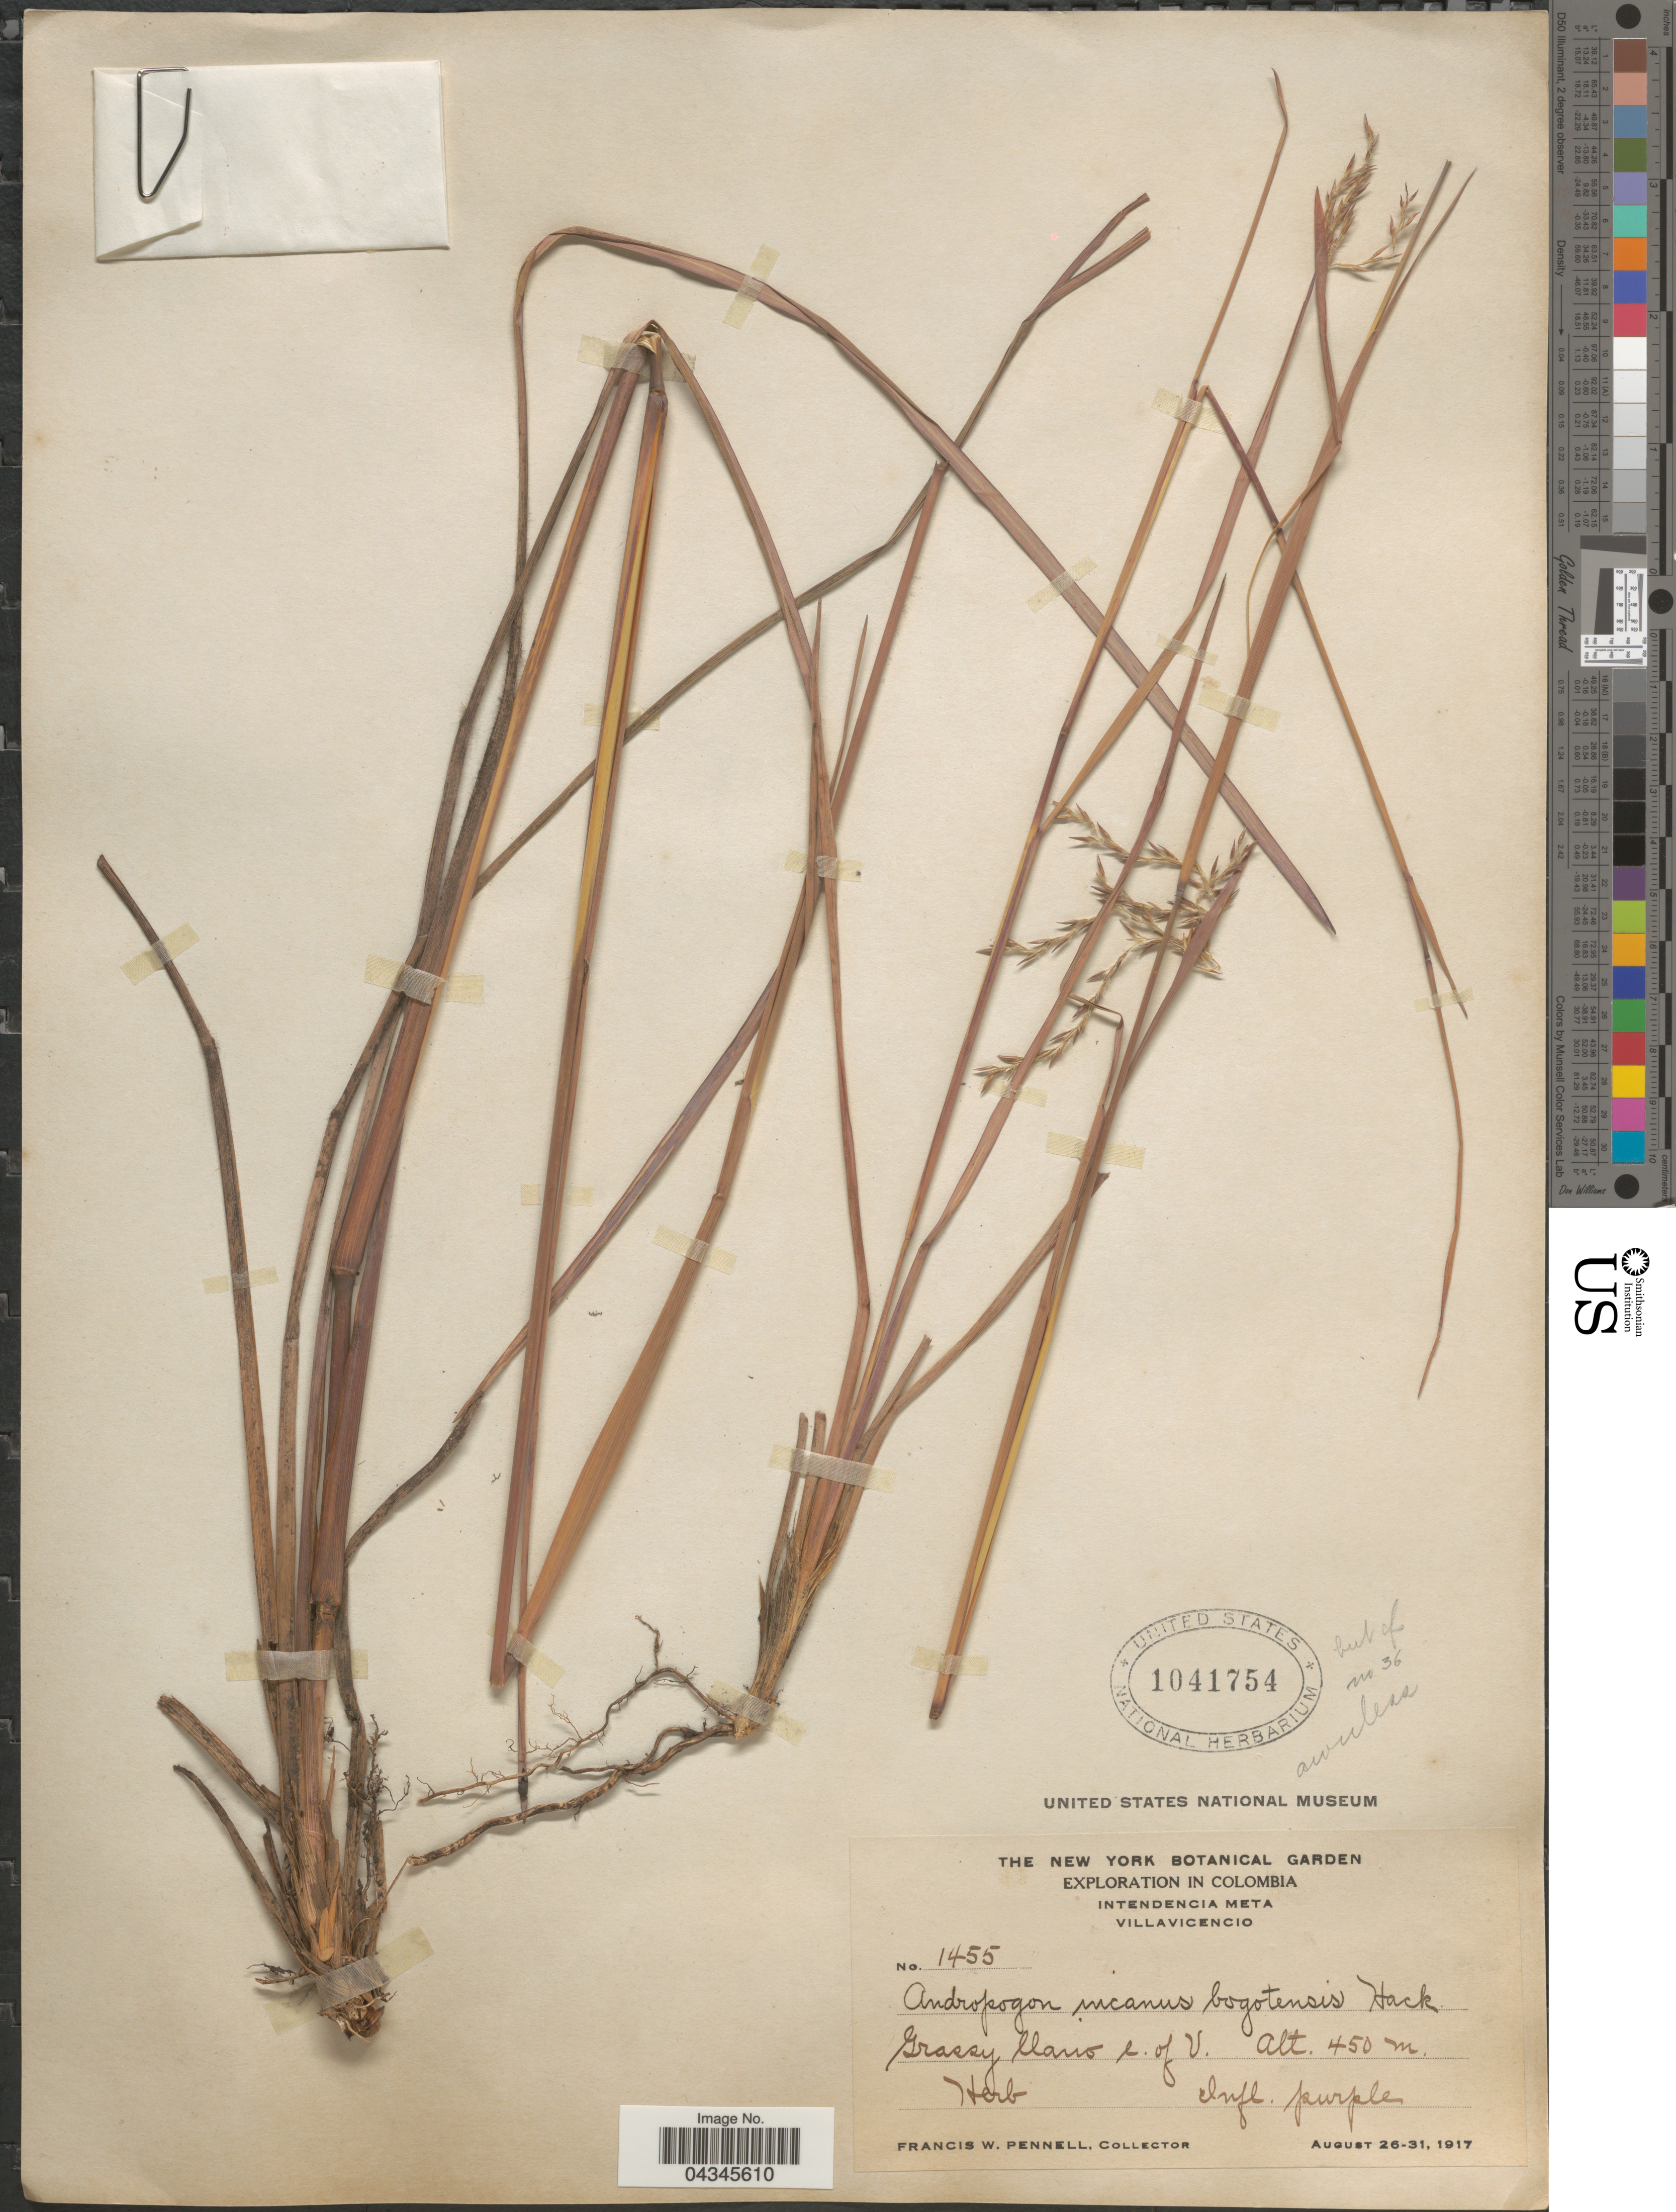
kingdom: Plantae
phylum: Tracheophyta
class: Liliopsida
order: Poales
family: Poaceae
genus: Andropogon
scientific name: Andropogon lateralis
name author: Nees in Mart.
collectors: F. W. Pennell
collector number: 1455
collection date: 1917-08-26/1917-08-31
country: Colombia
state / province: Meta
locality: Exploration in Colombia. Intendencia Meta. Villavicencio. Grassy llano e. of V.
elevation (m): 450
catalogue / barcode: US 1041754